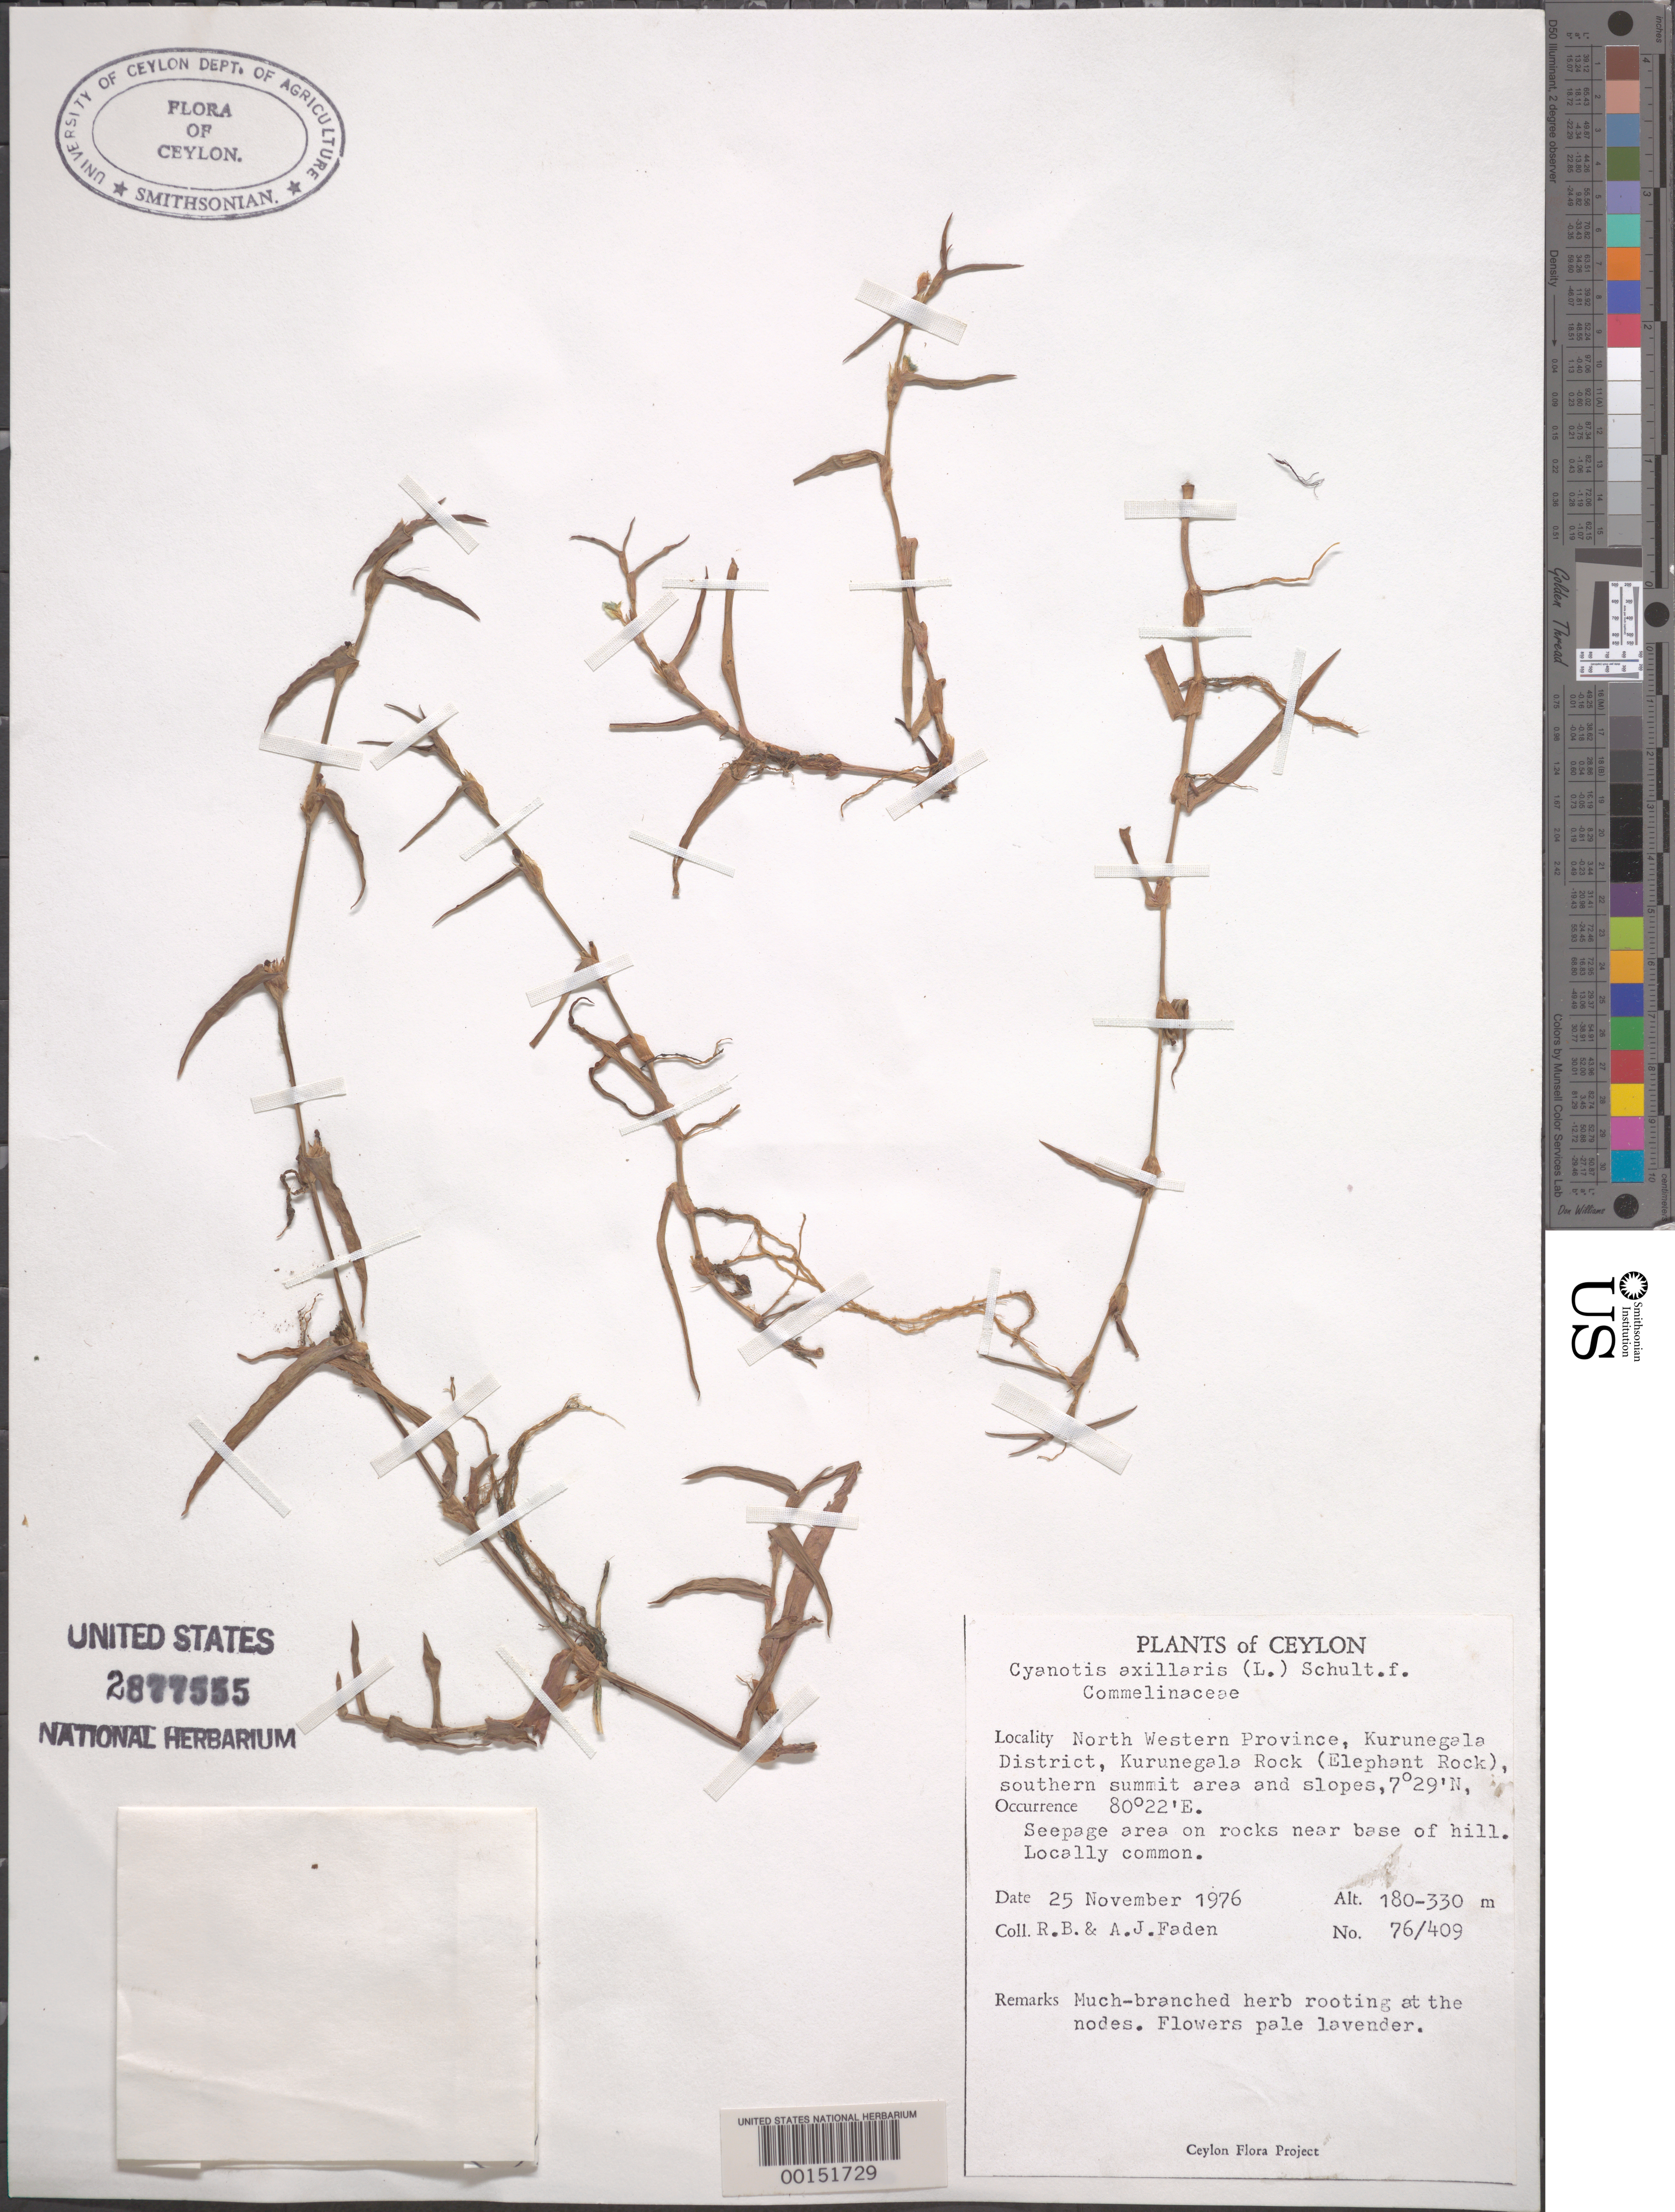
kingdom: Plantae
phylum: Tracheophyta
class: Liliopsida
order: Commelinales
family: Commelinaceae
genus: Cyanotis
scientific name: Cyanotis axillaris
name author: (L.) D. Don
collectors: R. B. Faden & A. J. Faden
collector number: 76/409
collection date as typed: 25 Nov 1976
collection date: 1976-11-25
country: Sri Lanka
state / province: North Western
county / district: Kurunegala Dist.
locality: Kurunegala rock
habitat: Seepage area on rocks, hill base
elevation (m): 180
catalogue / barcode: US 2877555